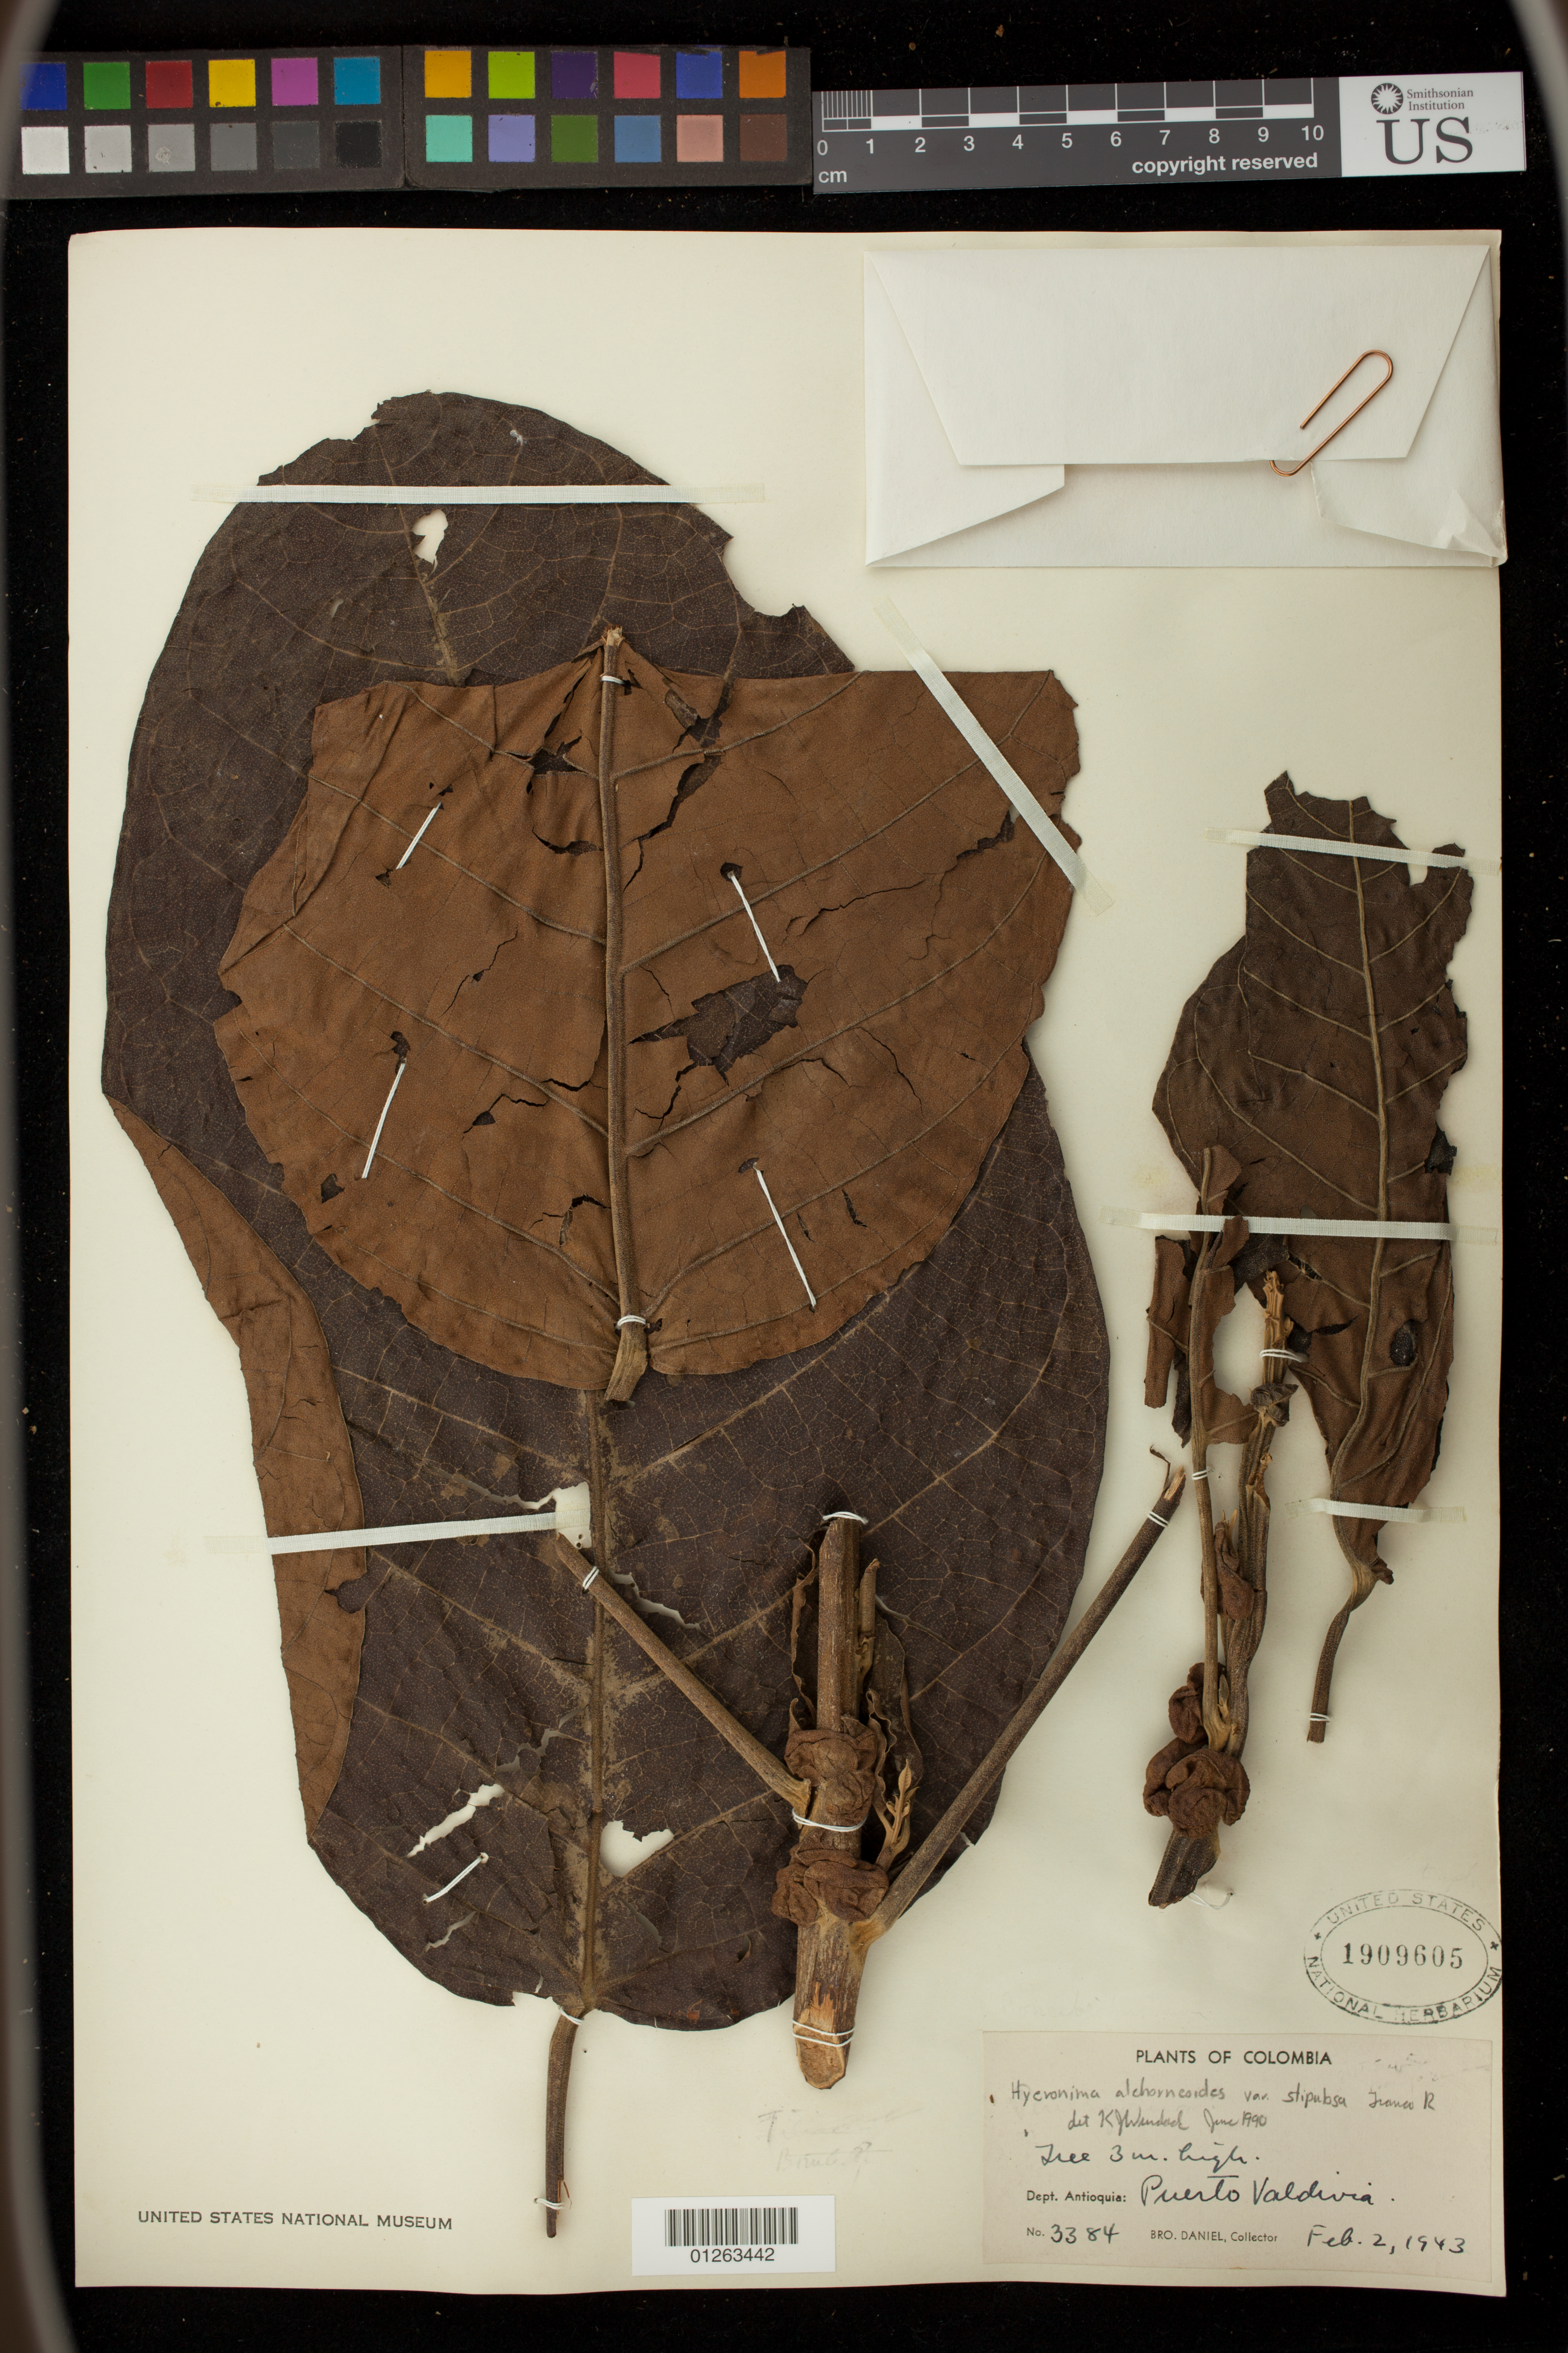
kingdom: Plantae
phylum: Tracheophyta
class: Magnoliopsida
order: Malpighiales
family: Phyllanthaceae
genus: Hieronyma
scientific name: Hieronyma alchorneoides var. stipulosa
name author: P. Franco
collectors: Bro. Daniel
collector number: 3384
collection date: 1943-02-02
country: Colombia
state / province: Antioquia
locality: Puerto Valdivia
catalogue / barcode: US 1909605